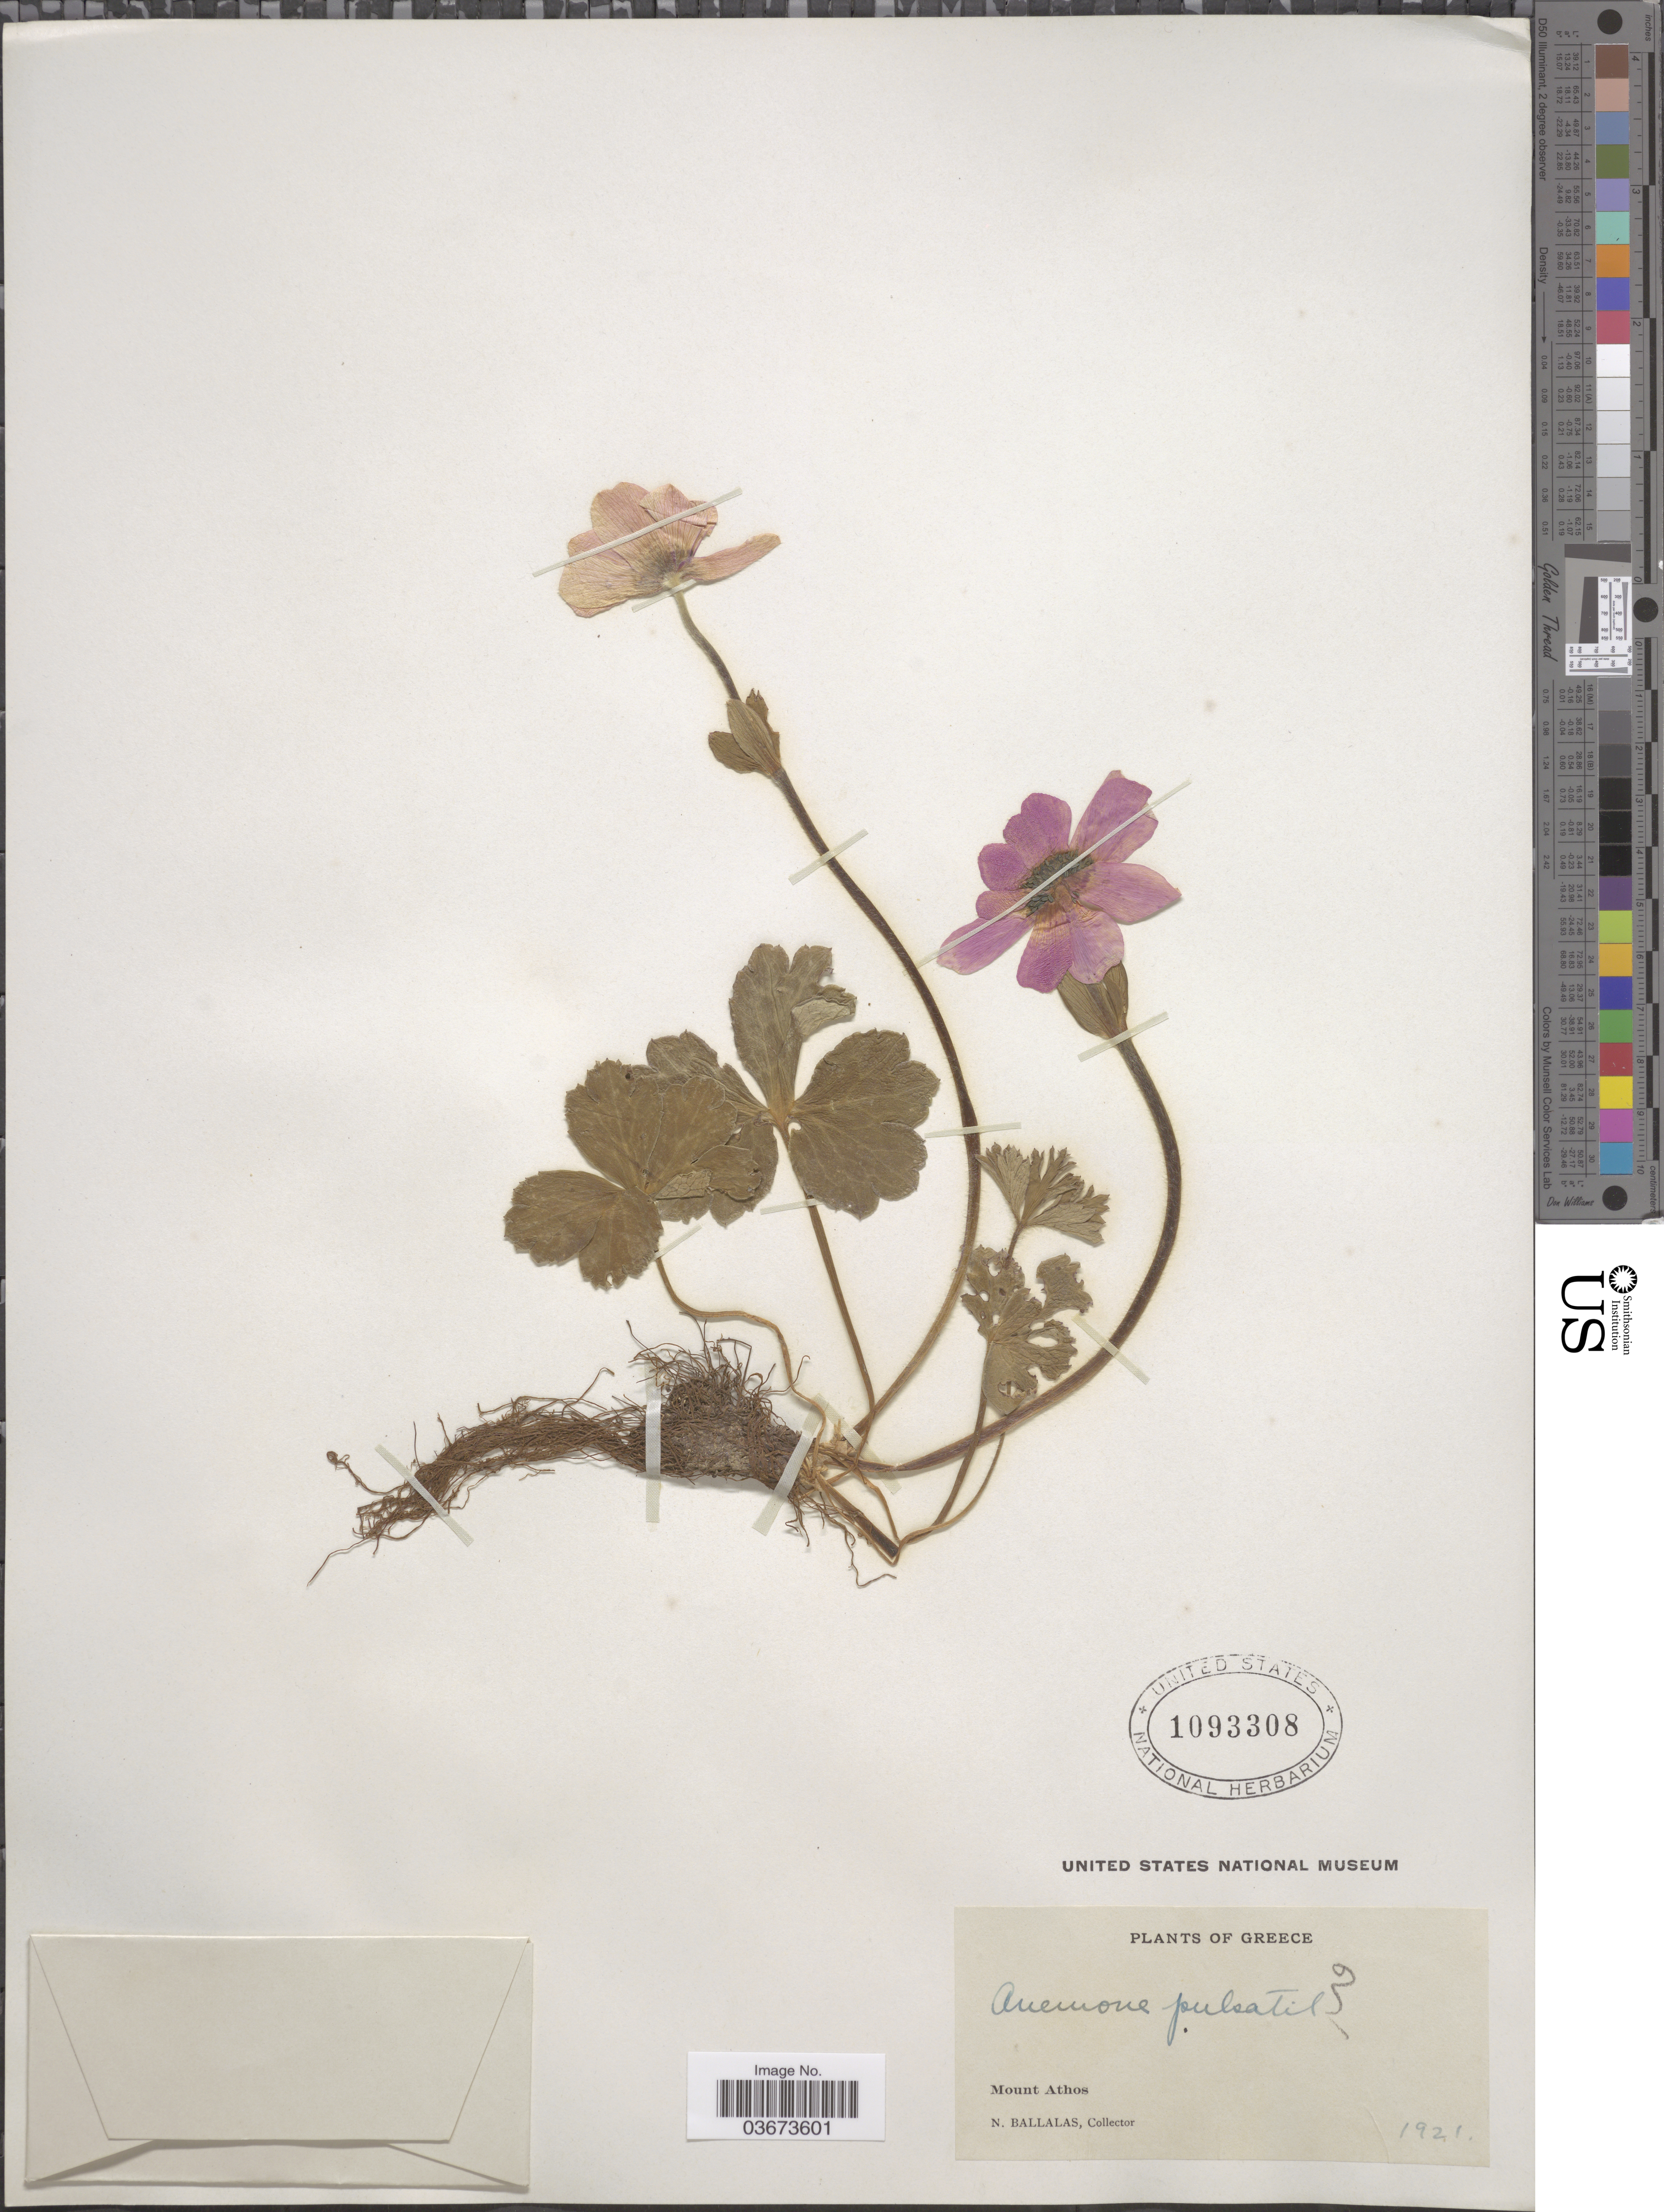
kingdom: Plantae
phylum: Tracheophyta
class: Magnoliopsida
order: Ranunculales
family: Ranunculaceae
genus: Anemone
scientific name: Anemone stellata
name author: Lam.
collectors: N. Ballalas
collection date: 1921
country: Greece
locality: Mount Athos.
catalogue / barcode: US 1093308